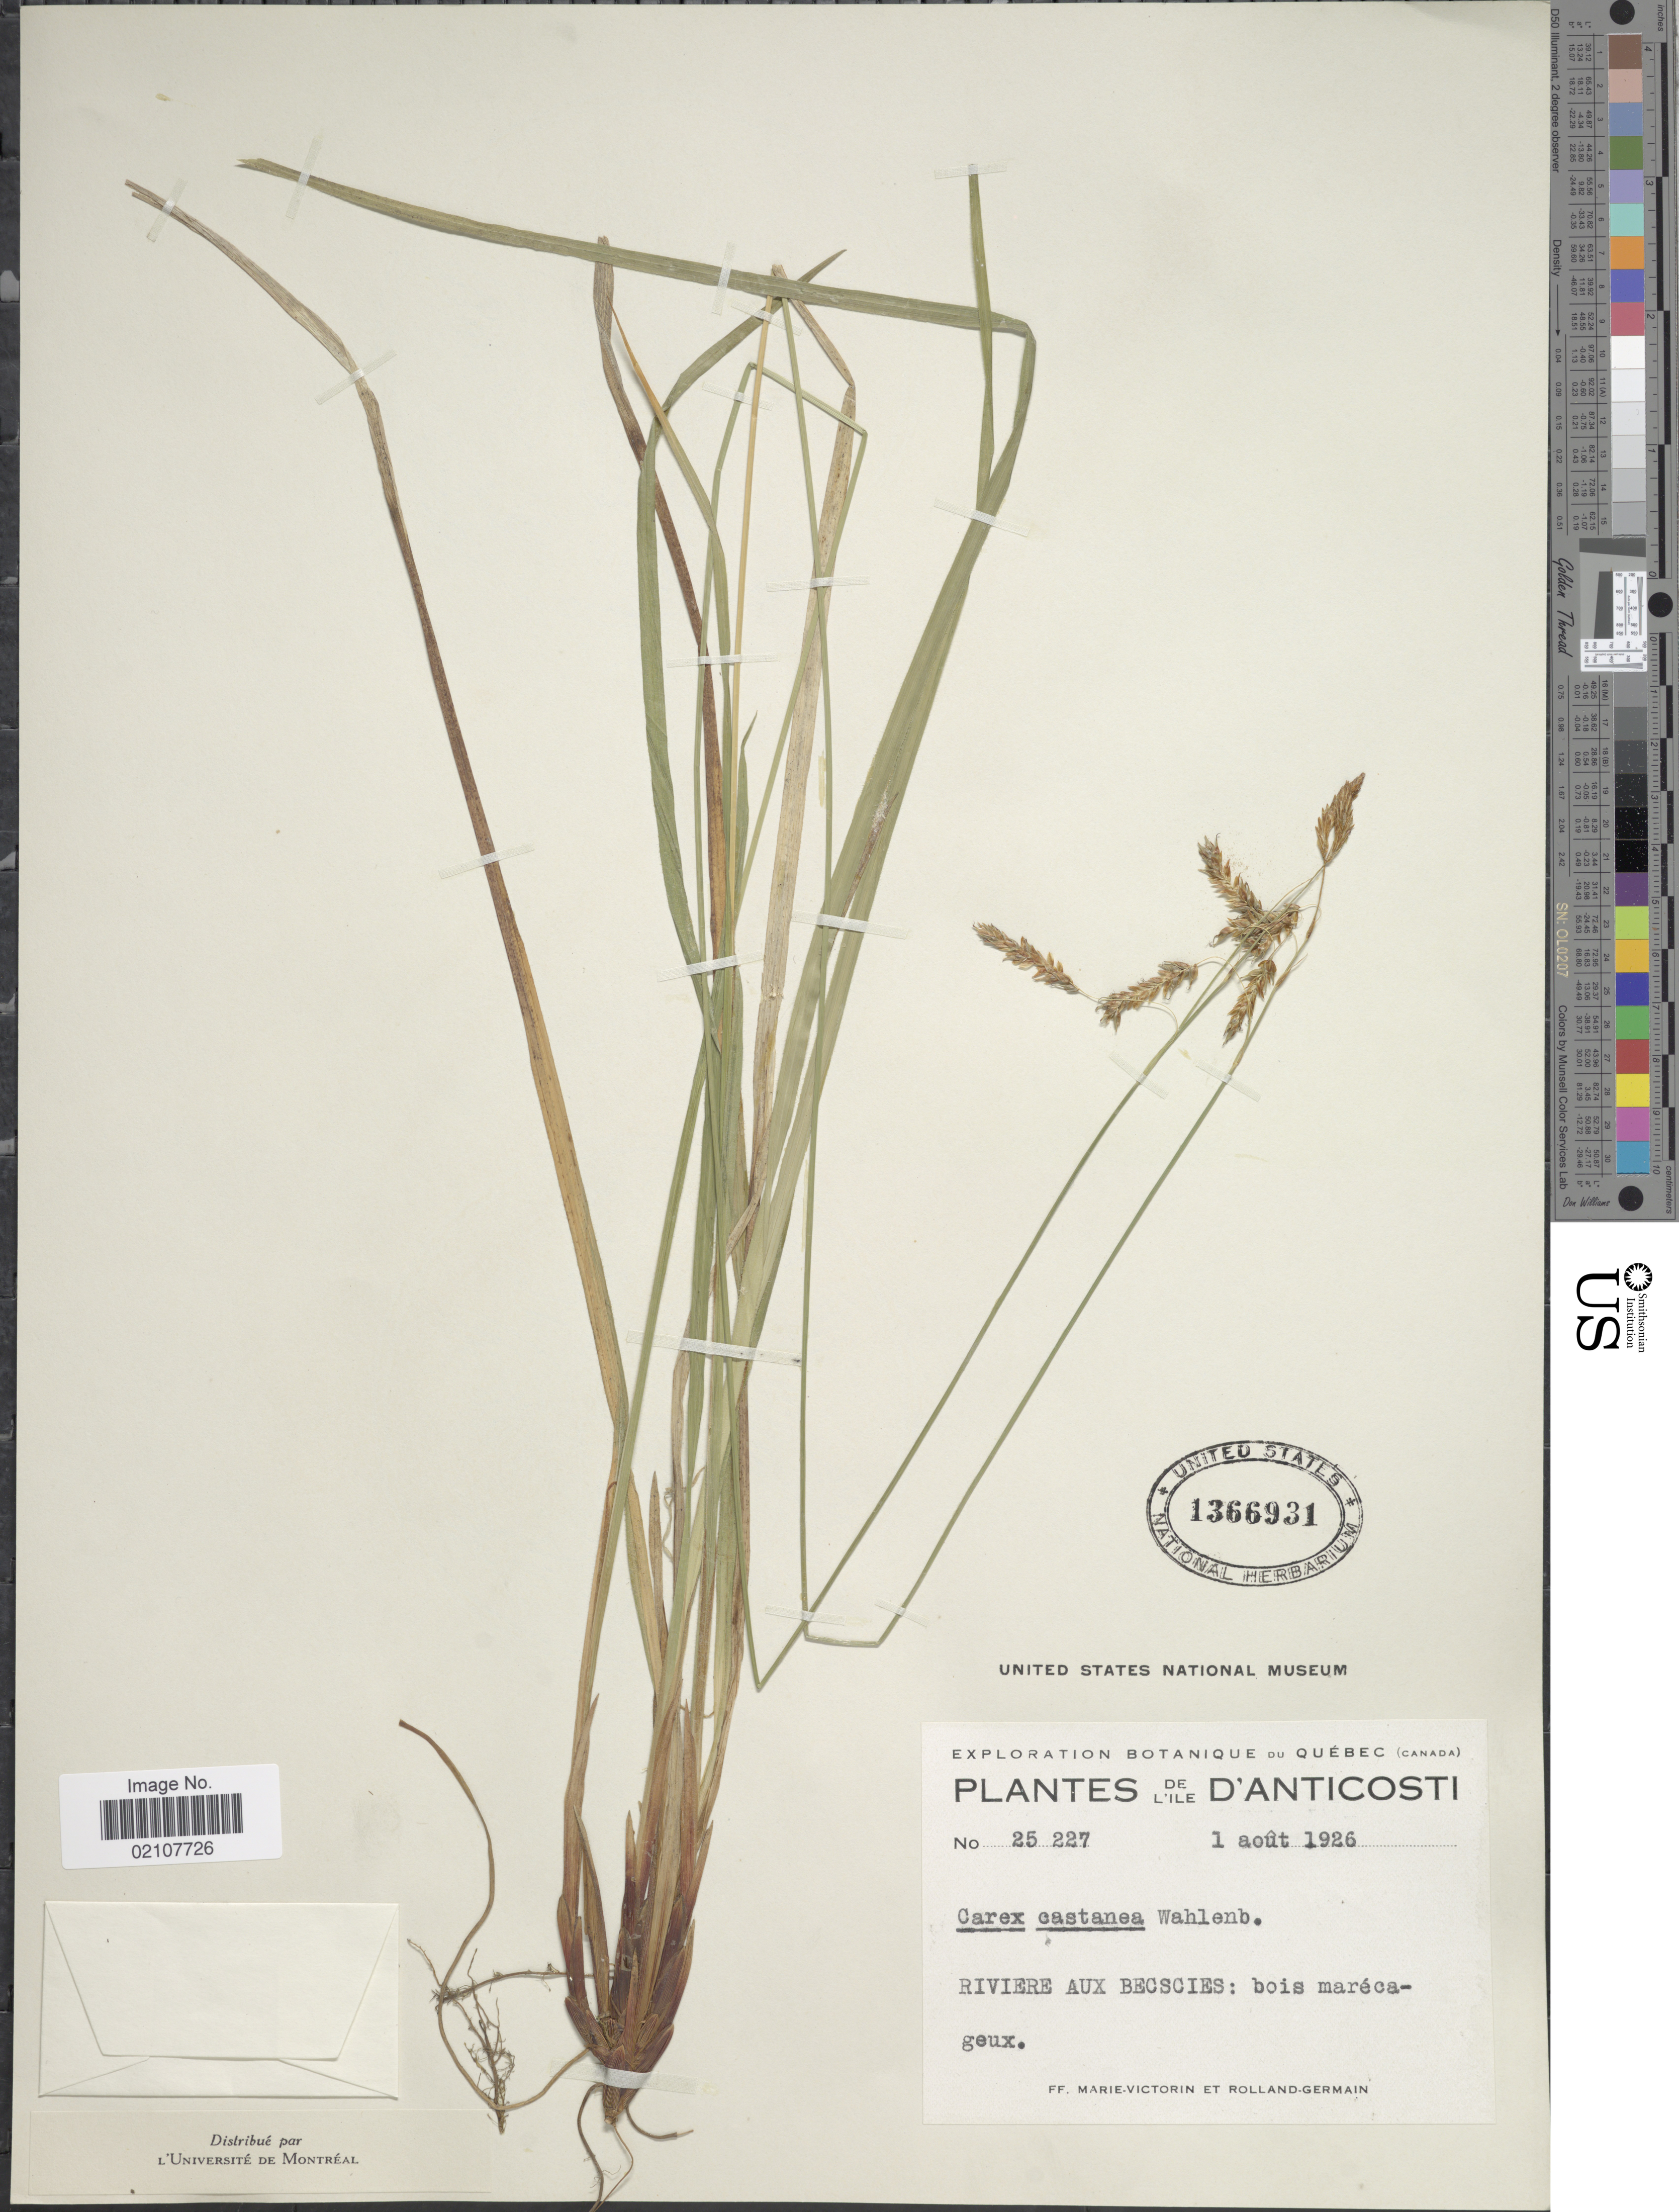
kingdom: Plantae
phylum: Tracheophyta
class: Liliopsida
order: Poales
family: Cyperaceae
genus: Carex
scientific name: Carex castanea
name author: Wahlenb.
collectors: F. Marie-Victorin & Rolland-Germain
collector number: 25227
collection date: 1926-08-01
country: Canada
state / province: Quebec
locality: L'ile D'Anticosti, Riviere Aux Becscies: bois marecageux.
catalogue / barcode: US 1366931